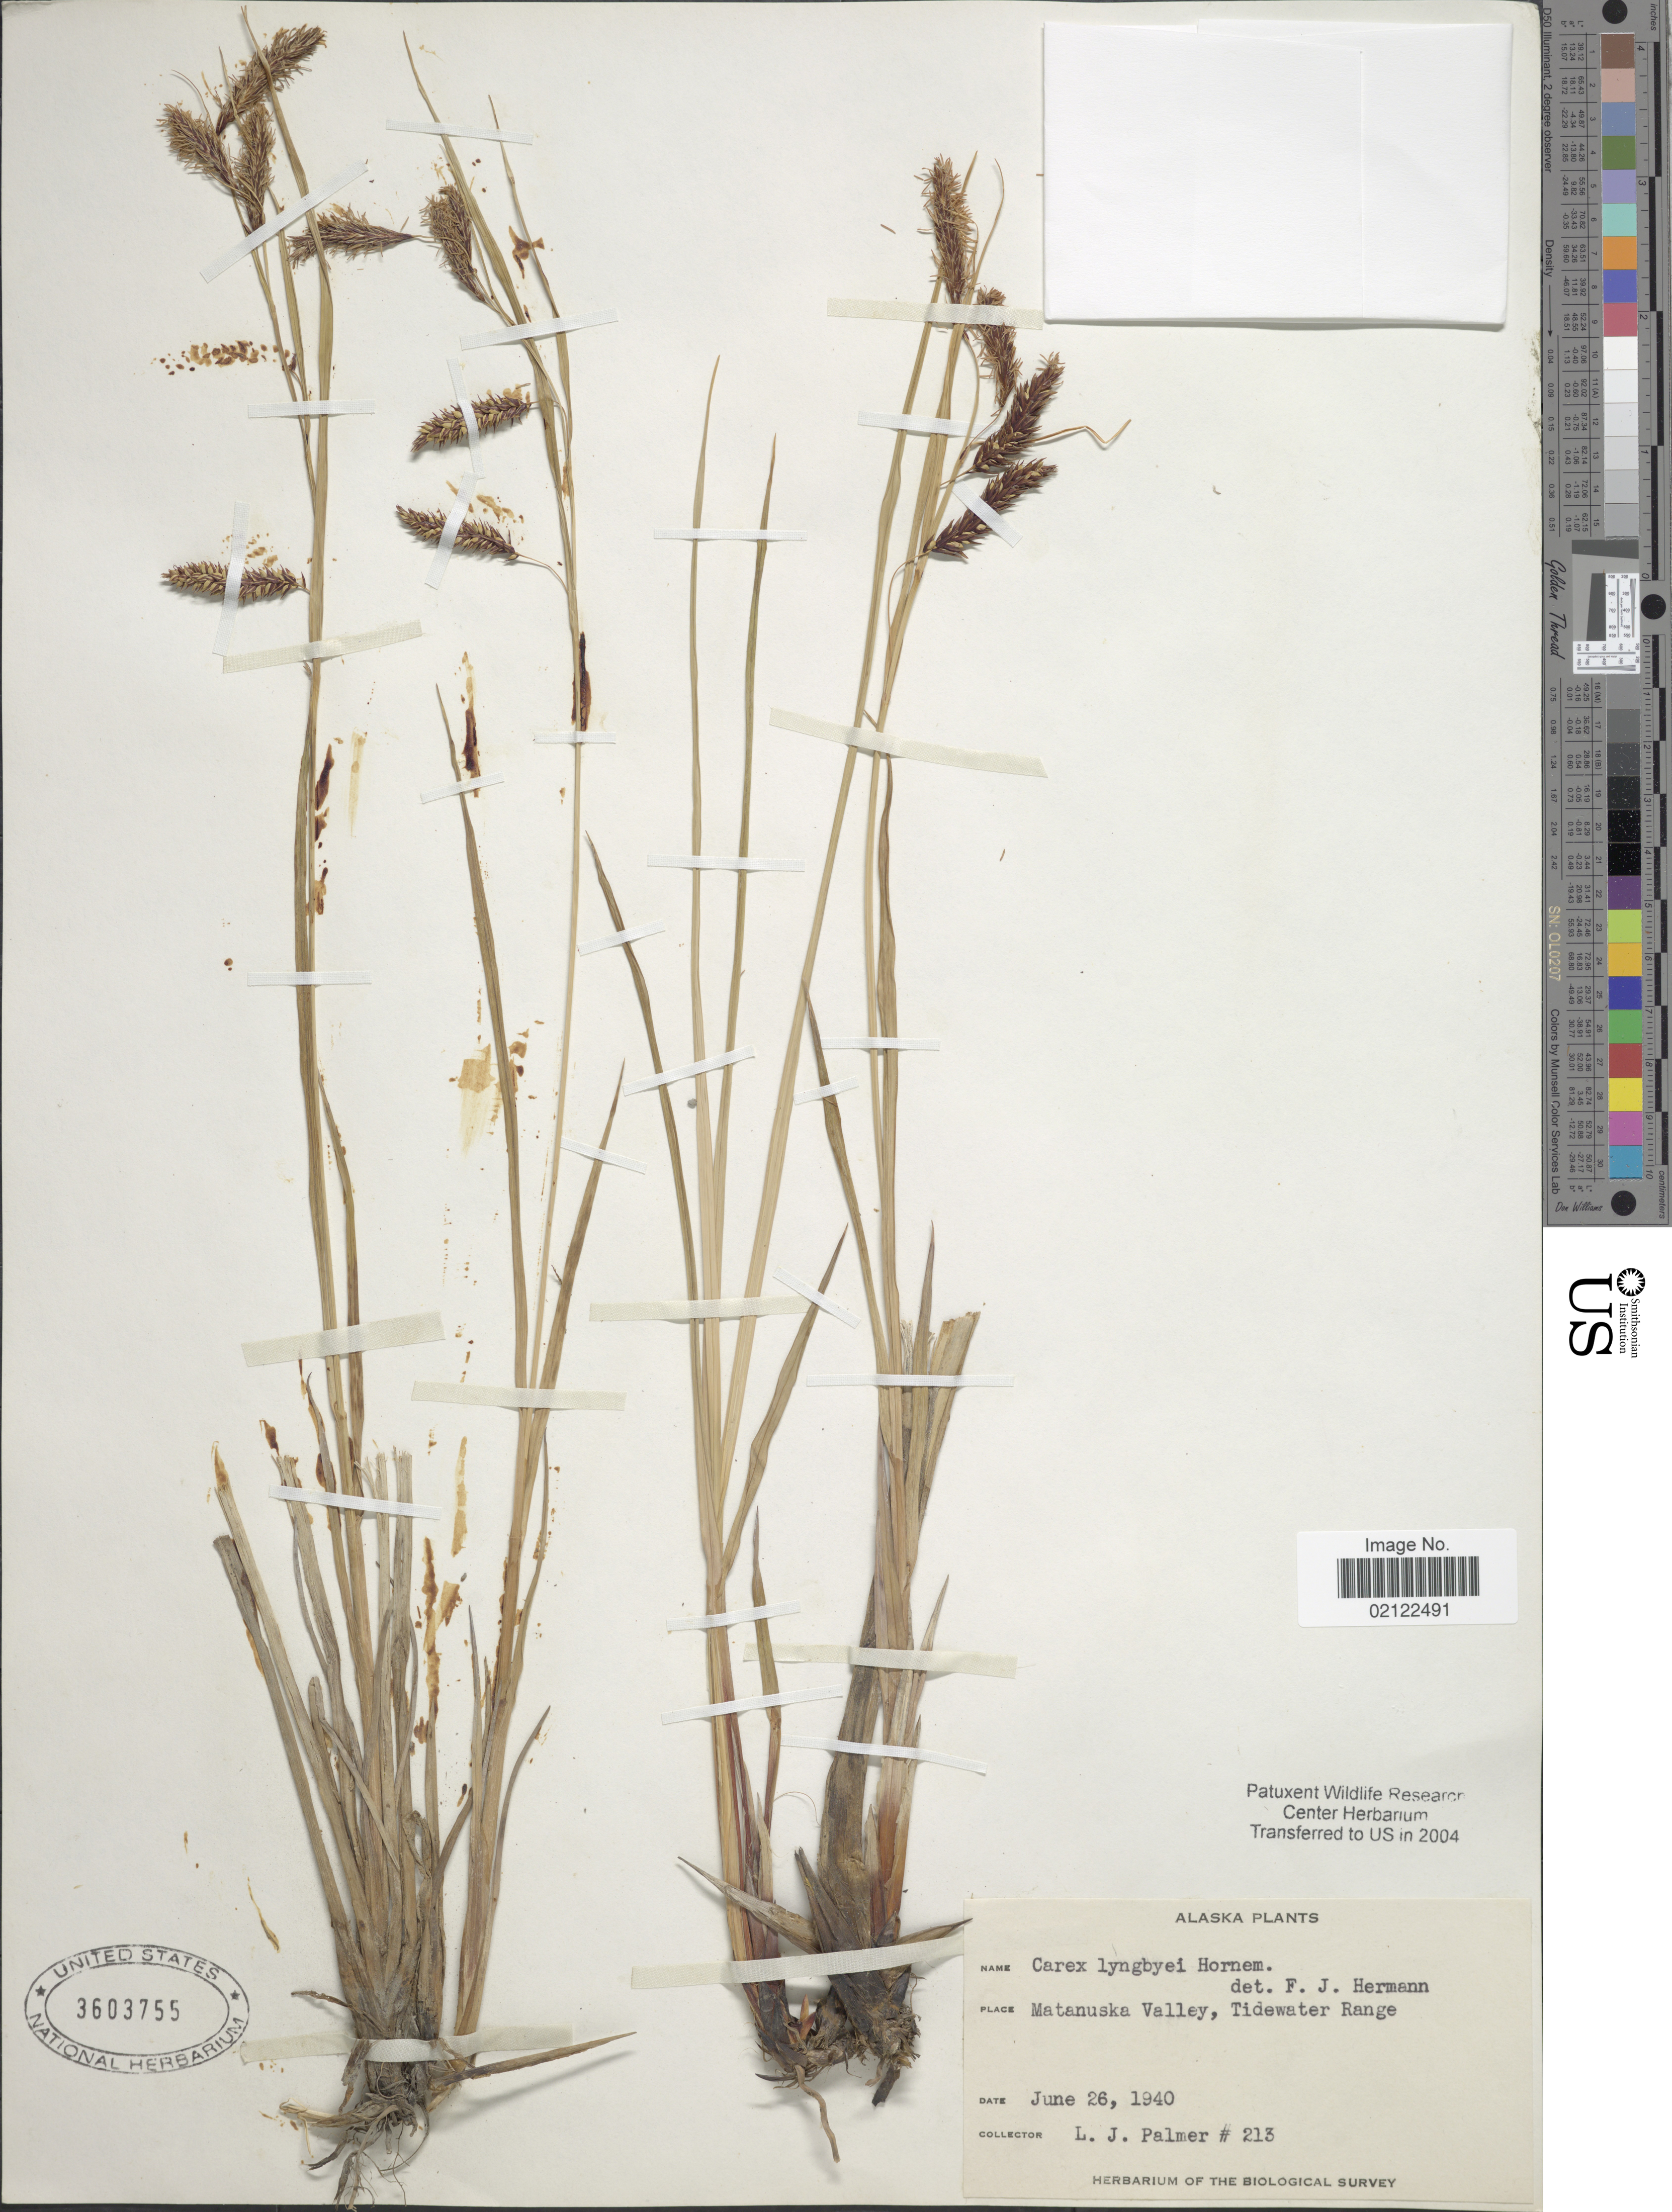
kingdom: Plantae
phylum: Tracheophyta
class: Liliopsida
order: Poales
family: Cyperaceae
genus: Carex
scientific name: Carex lyngbyei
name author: Hornem.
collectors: L. J. Palmer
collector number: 213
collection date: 1940-06-26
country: United States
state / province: Alaska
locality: Matanuska Valley, Tidewater Range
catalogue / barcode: US 3603755